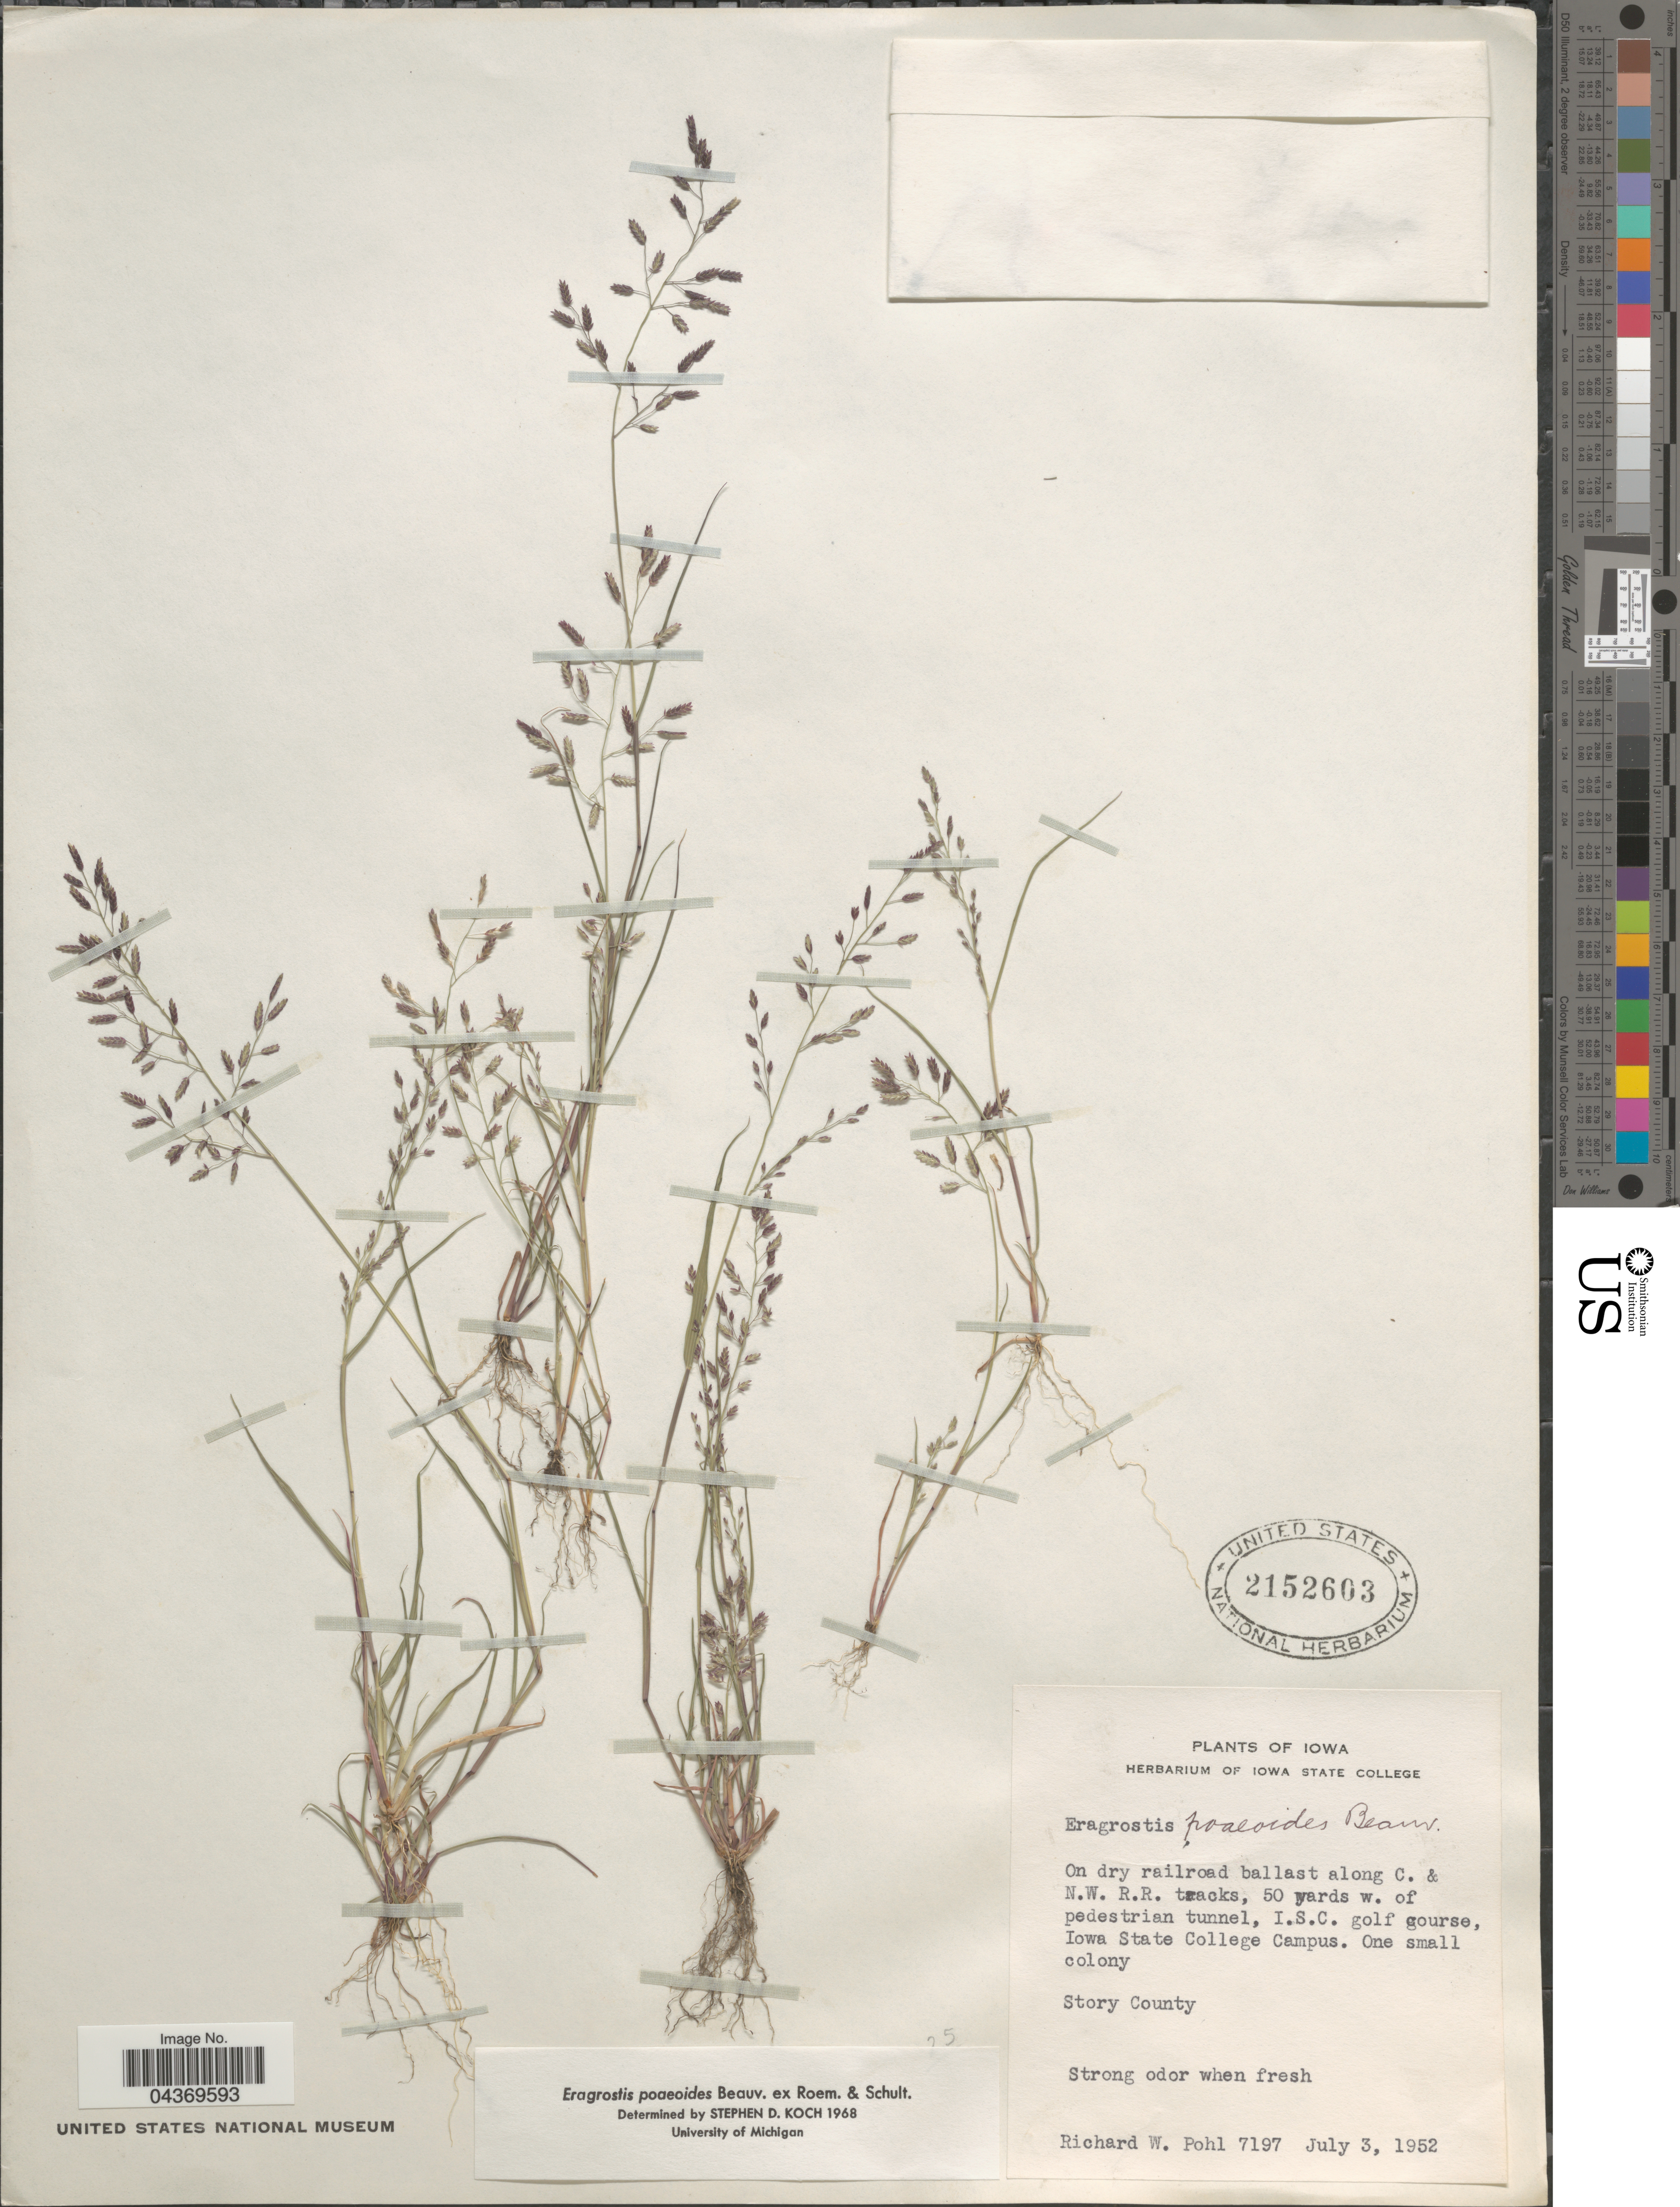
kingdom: Plantae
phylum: Tracheophyta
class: Liliopsida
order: Poales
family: Poaceae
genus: Eragrostis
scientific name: Eragrostis minor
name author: Host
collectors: R. W. Pohl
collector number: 7197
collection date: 1952-07-03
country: United States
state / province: Iowa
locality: On dry railroad ballast along C. & N.W. R.R. tracks, 50 yards w. of pedestrian tunnel, I.S.C. golf course, Iowa State College Campus. Story County.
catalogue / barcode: US 2152603